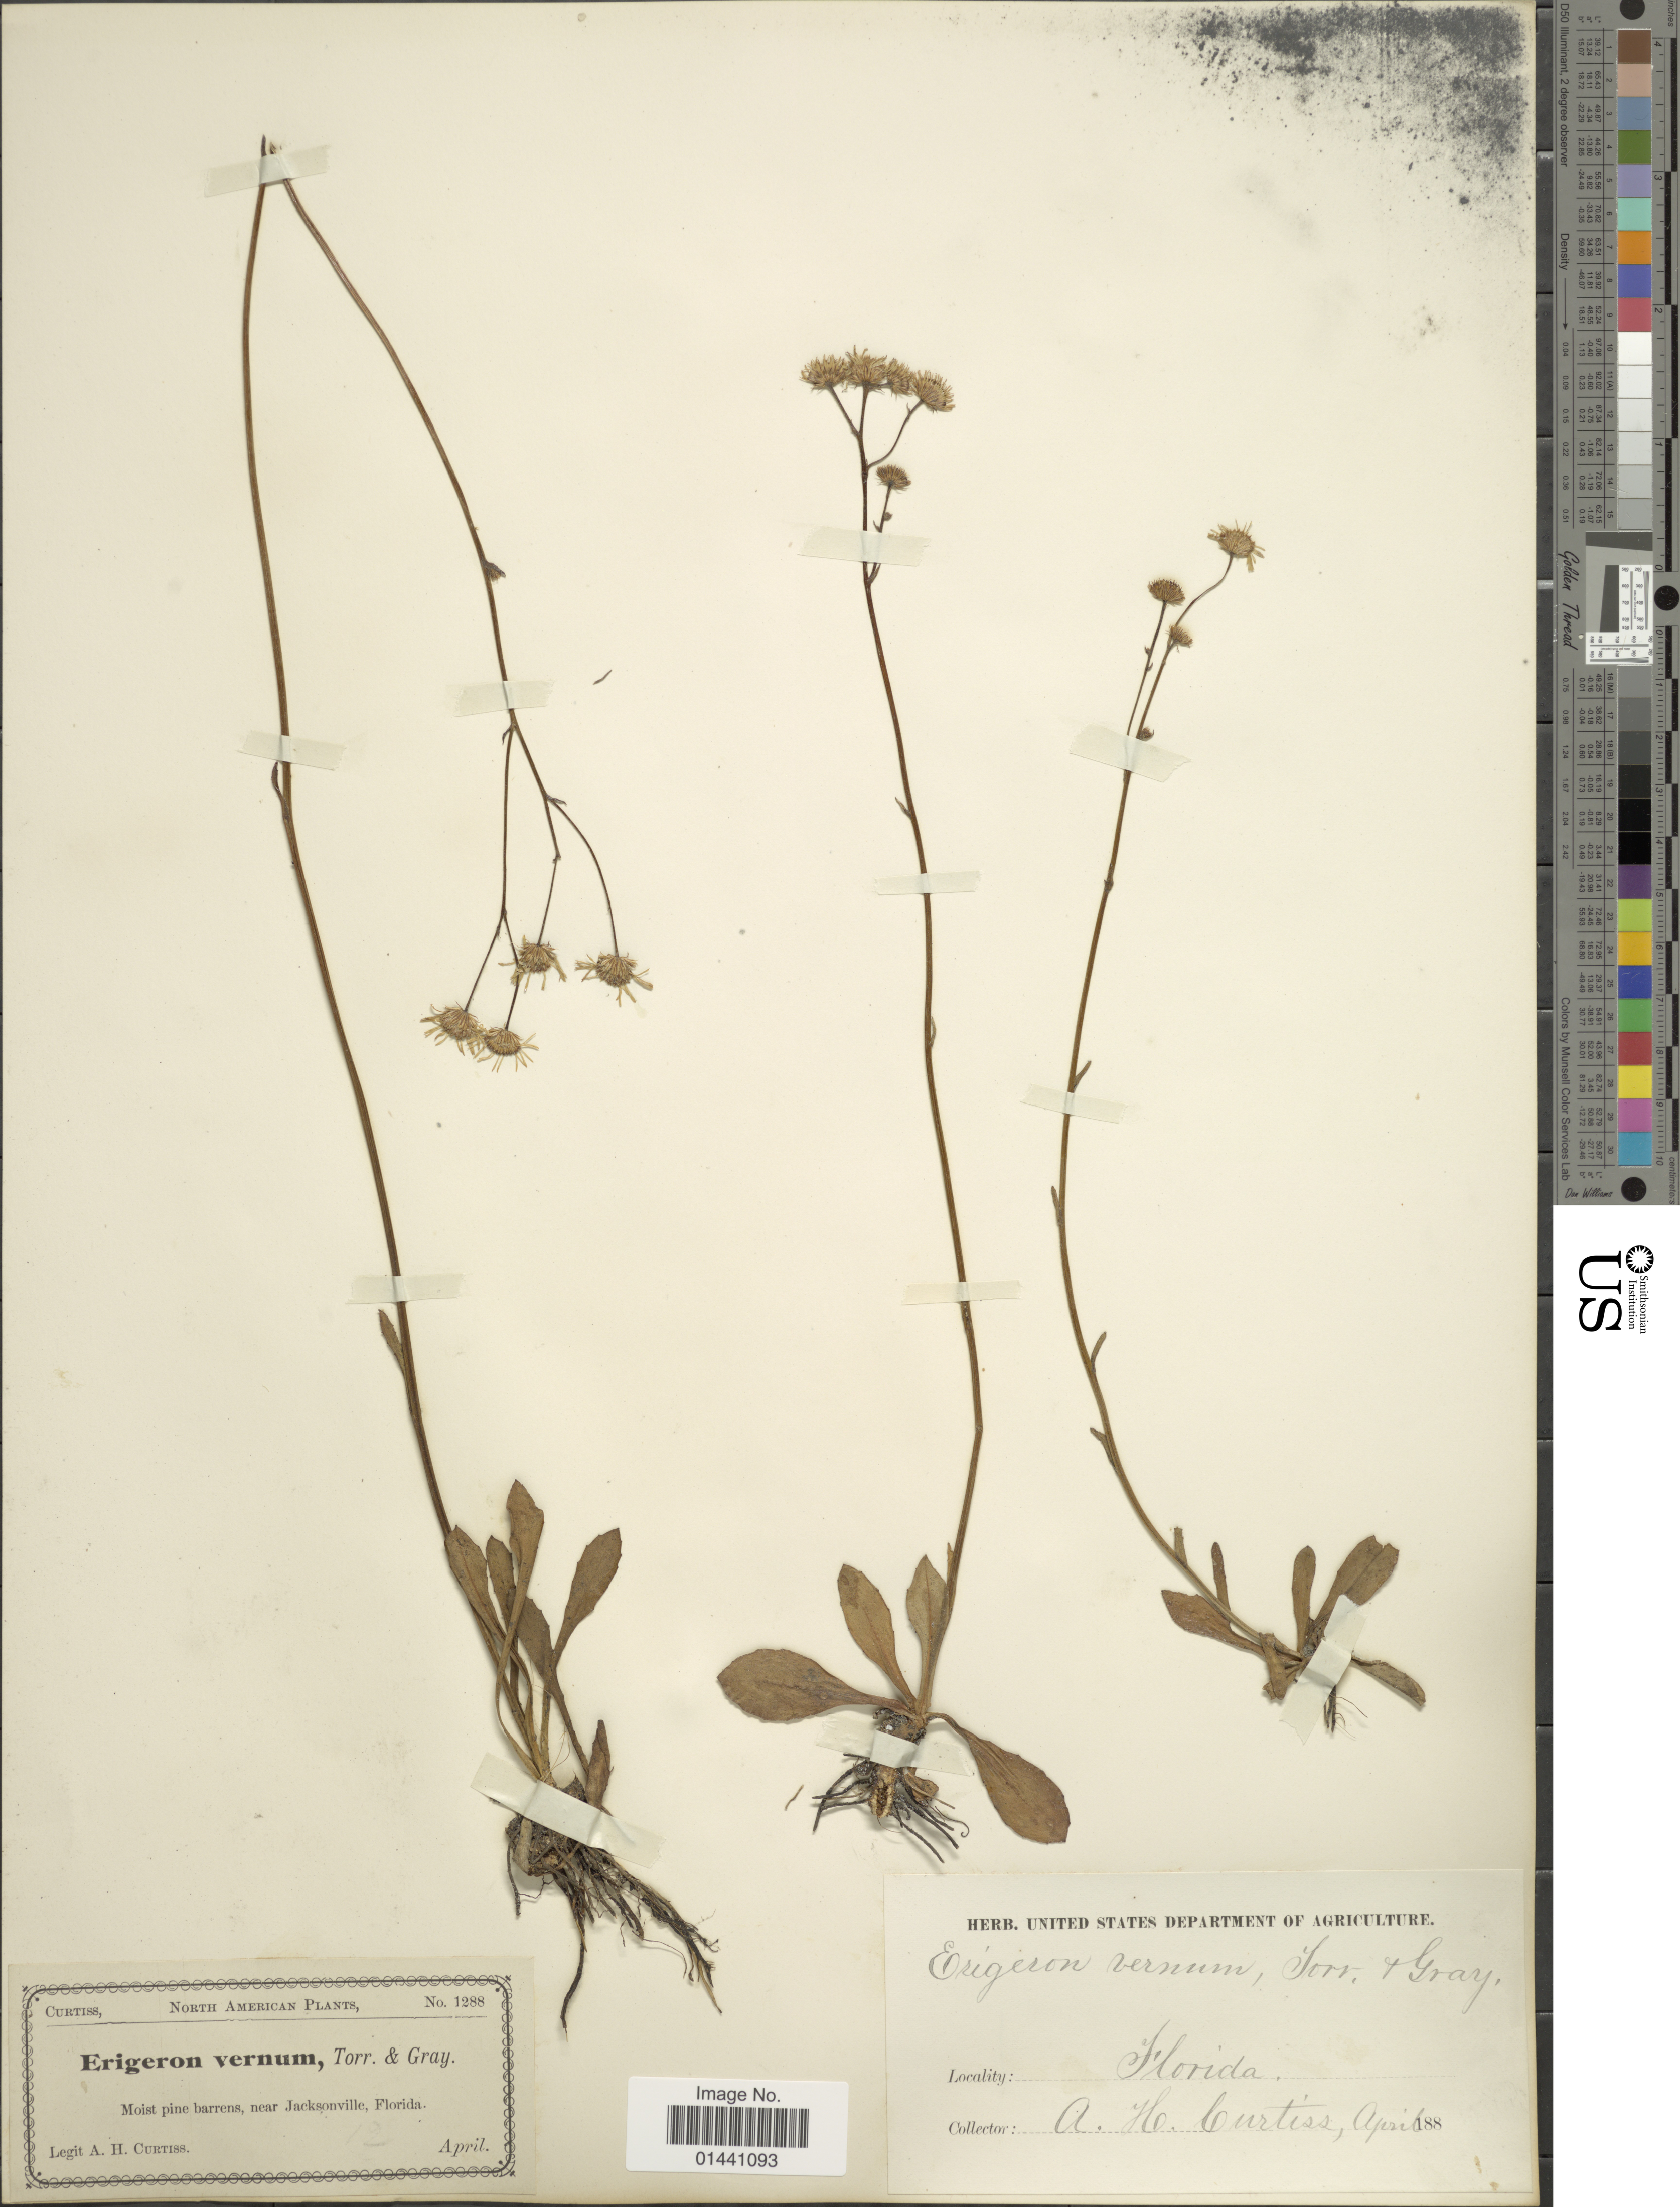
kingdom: Plantae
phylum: Tracheophyta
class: Magnoliopsida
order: Asterales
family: Asteraceae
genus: Erigeron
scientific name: Erigeron vernus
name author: (L.) Torr. & A. Gray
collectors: A. H. Curtiss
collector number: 1288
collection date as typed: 188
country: United States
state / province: Florida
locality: North America, moist pine barrens, near Jacksonville